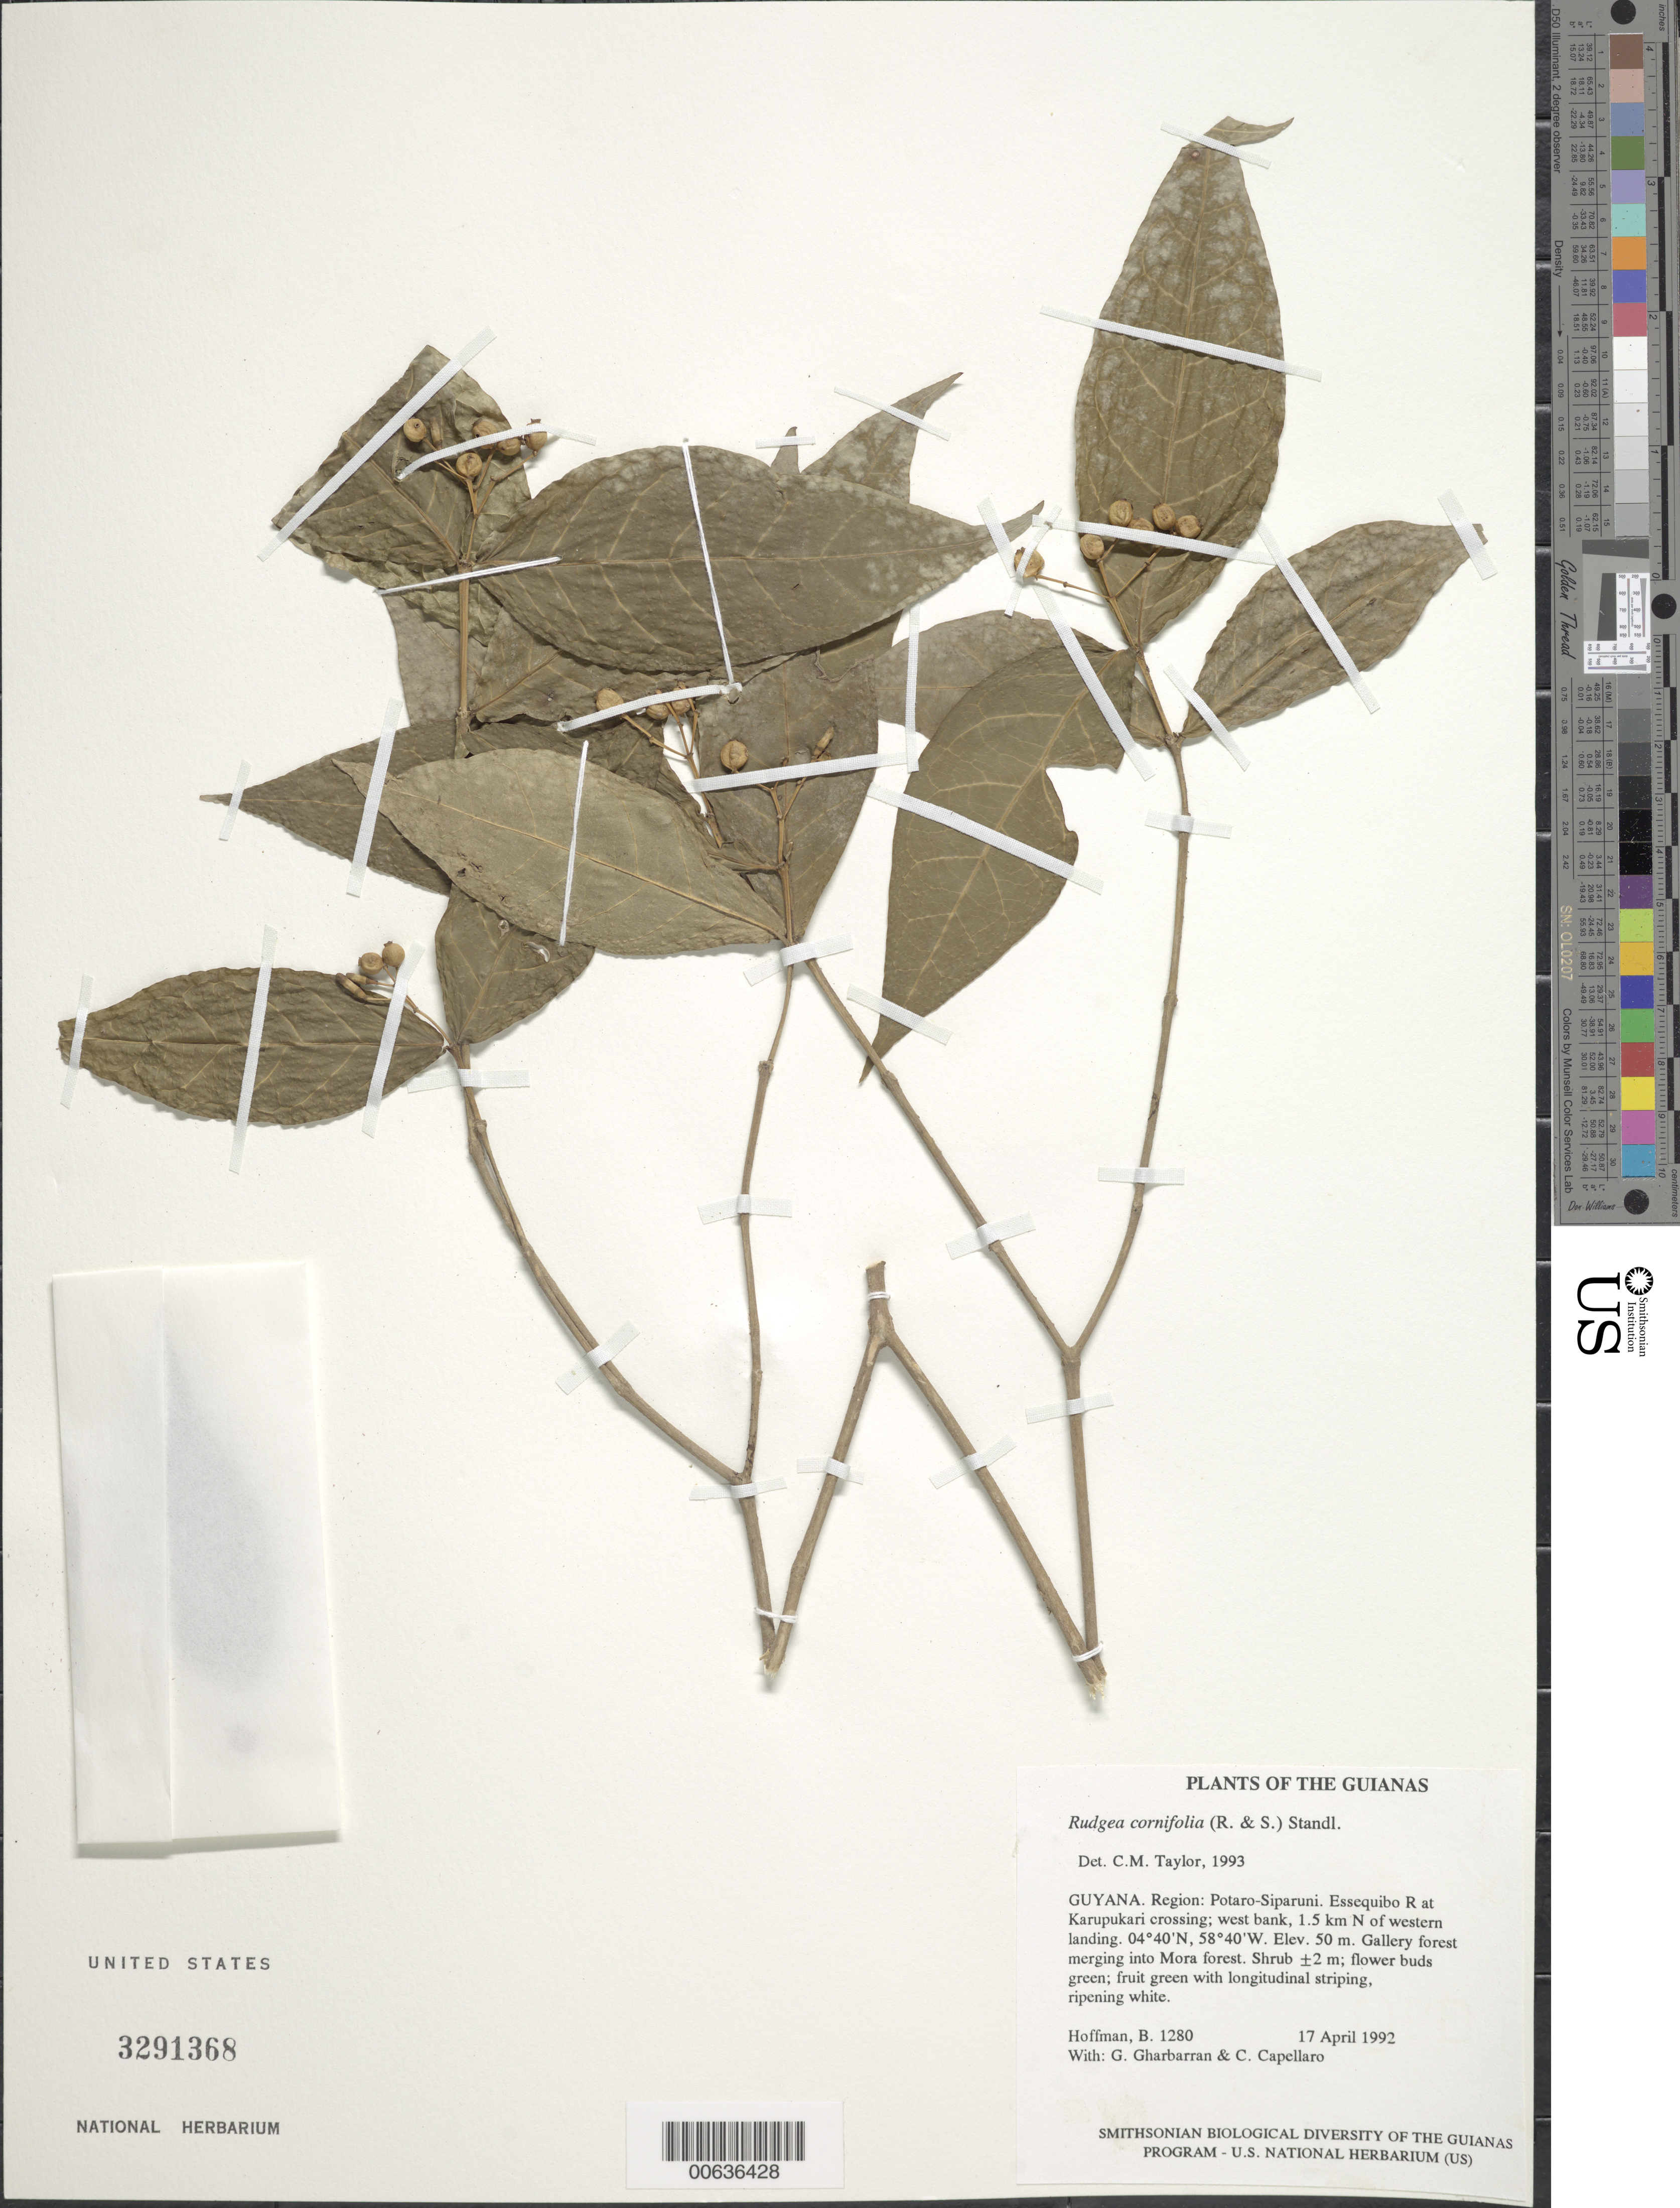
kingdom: Plantae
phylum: Tracheophyta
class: Magnoliopsida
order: Gentianales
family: Rubiaceae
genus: Rudgea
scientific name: Rudgea cornifolia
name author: (Kunth) Standl.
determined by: Taylor, Charlotte M.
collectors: B. Hoffman, G. Gharbarran & C. Capellaro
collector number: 1280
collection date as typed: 17 April 1992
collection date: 1992-04-17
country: Guyana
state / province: Potaro-Siparuni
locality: Essequibo River at Karupukari crossing; west bank, 1.5 km N of western landing. Iwokrama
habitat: Gallery forest merging into Mora forest, brown sand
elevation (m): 50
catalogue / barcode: US 3291368